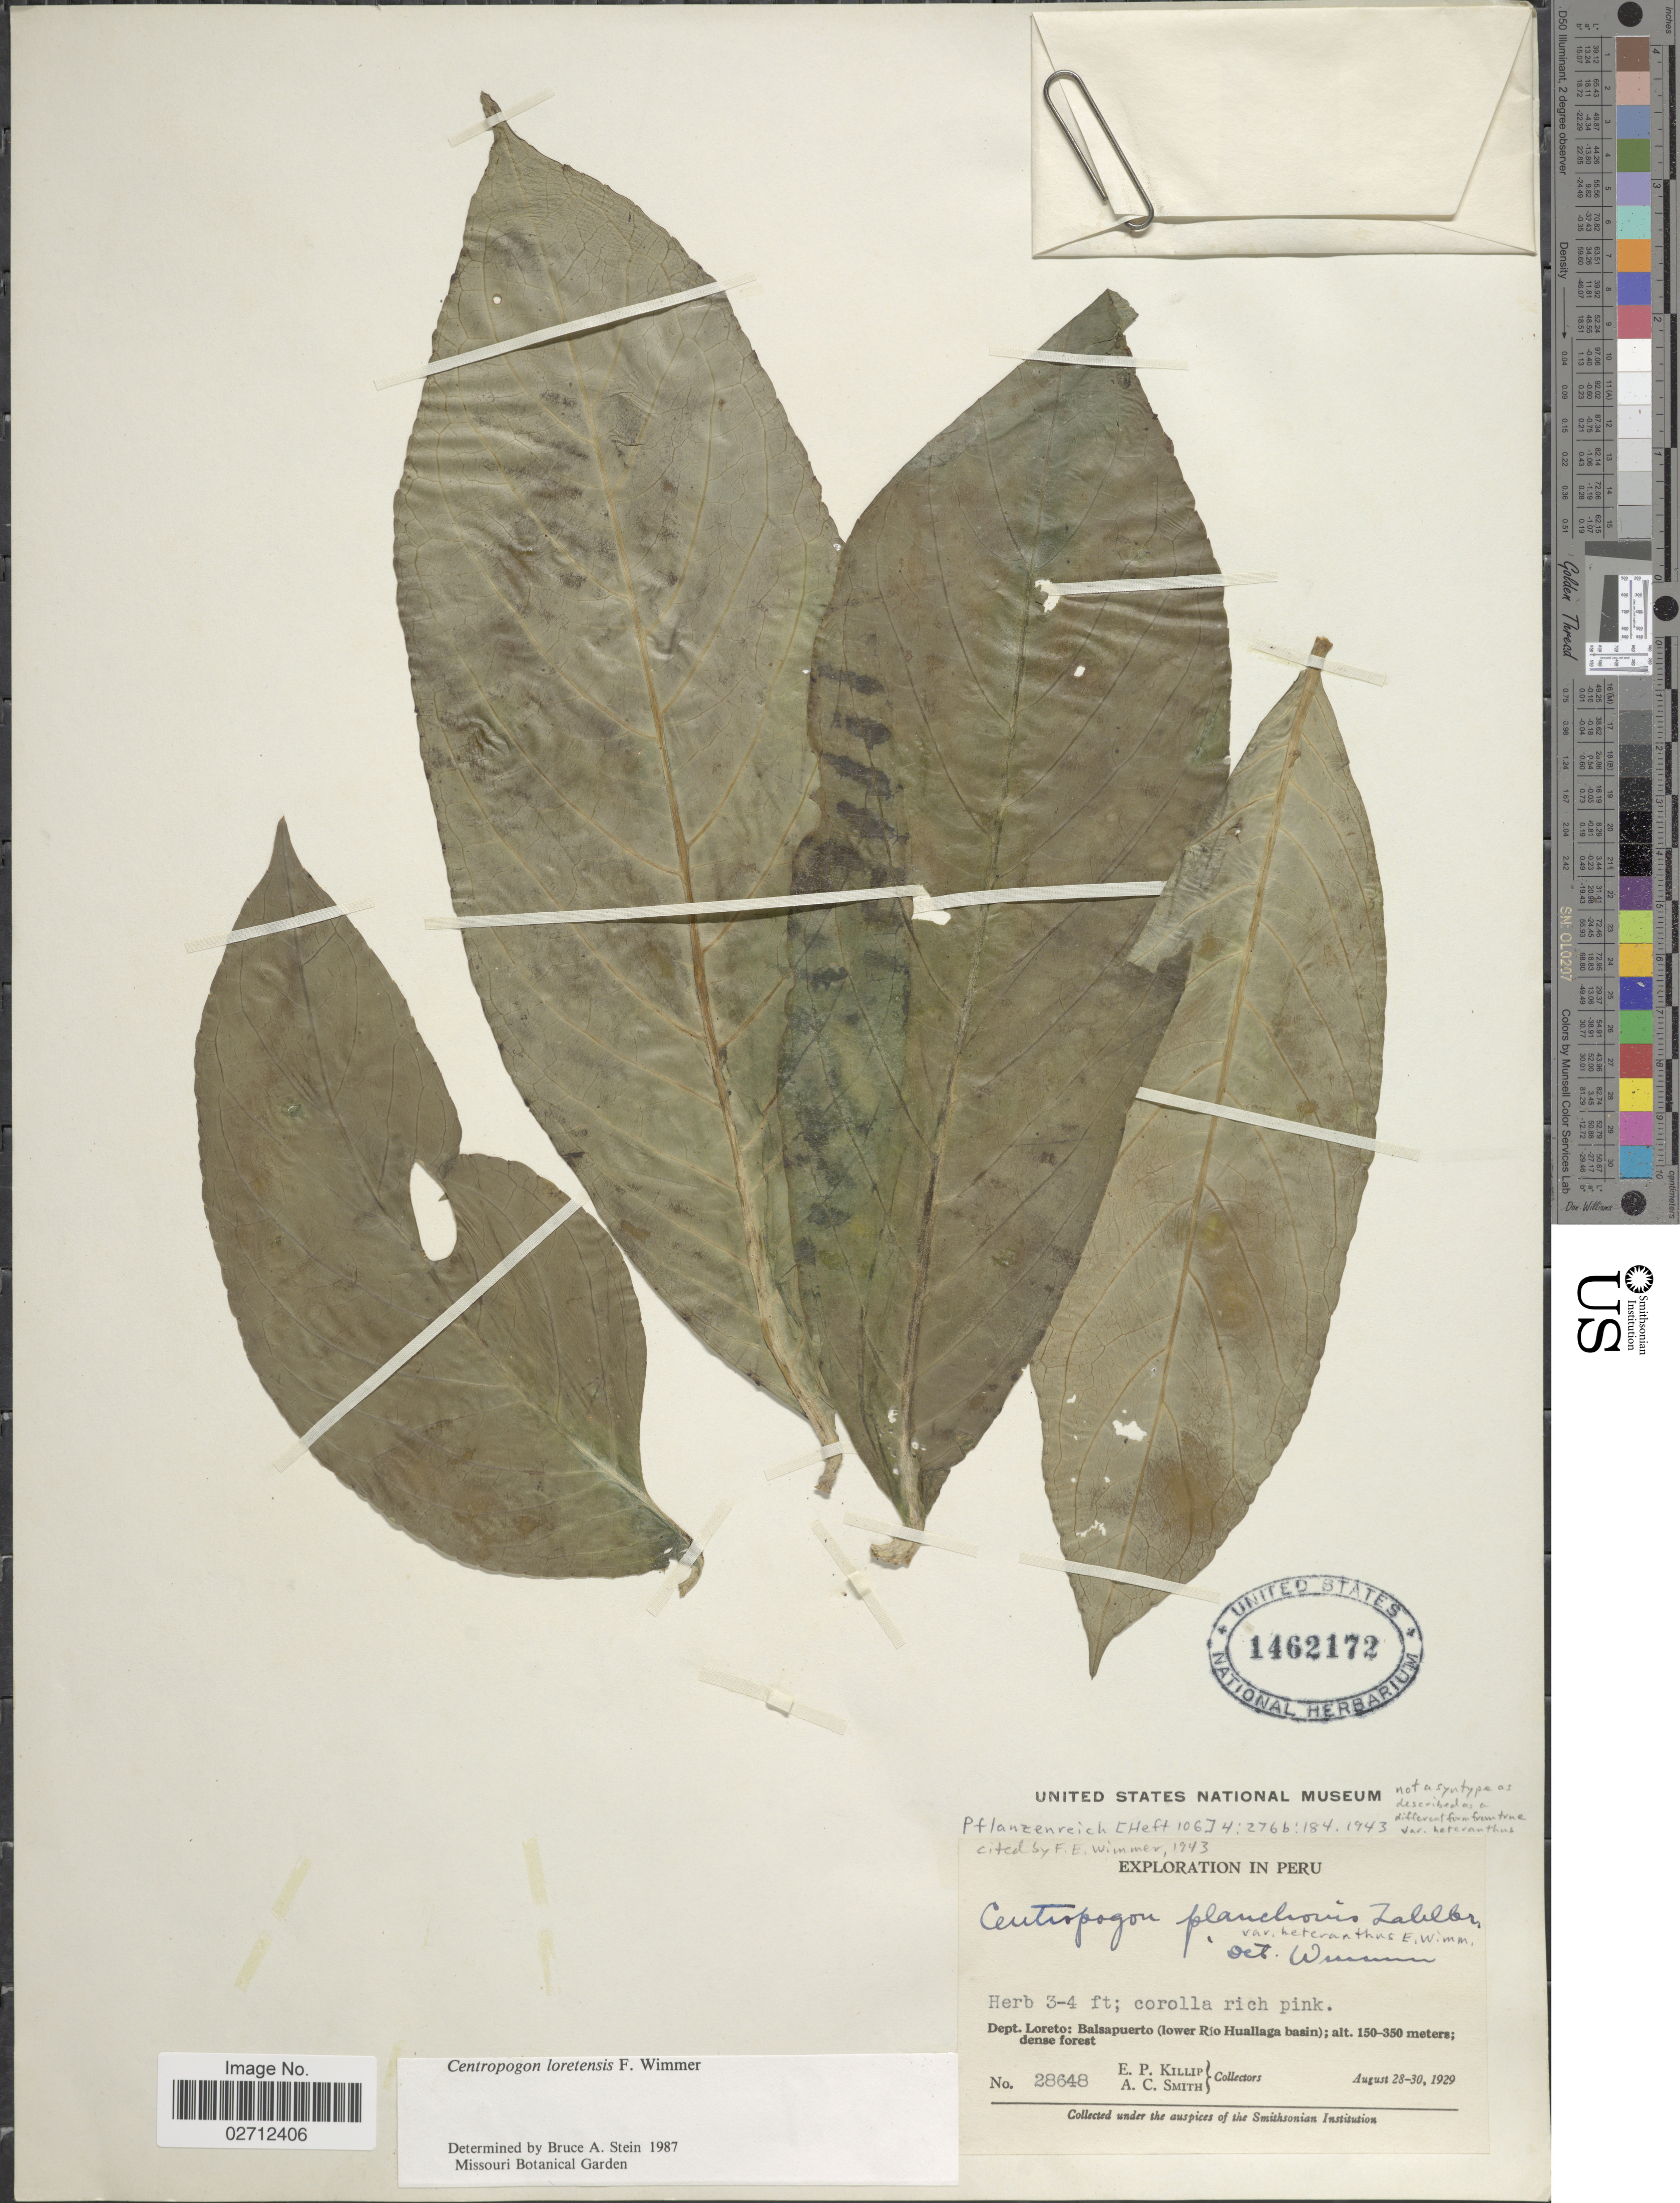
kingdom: Plantae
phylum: Tracheophyta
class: Magnoliopsida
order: Asterales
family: Campanulaceae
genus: Centropogon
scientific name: Centropogon loretensis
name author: E. Wimm.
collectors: E. P. Killip & A. C. Smith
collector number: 28648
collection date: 1929-08-28/1929-08-30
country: Peru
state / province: Loreto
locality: Dept. Loreto: Balsapuerto (lower Río Huallaga basin); dense forest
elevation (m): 150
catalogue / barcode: US 1462172